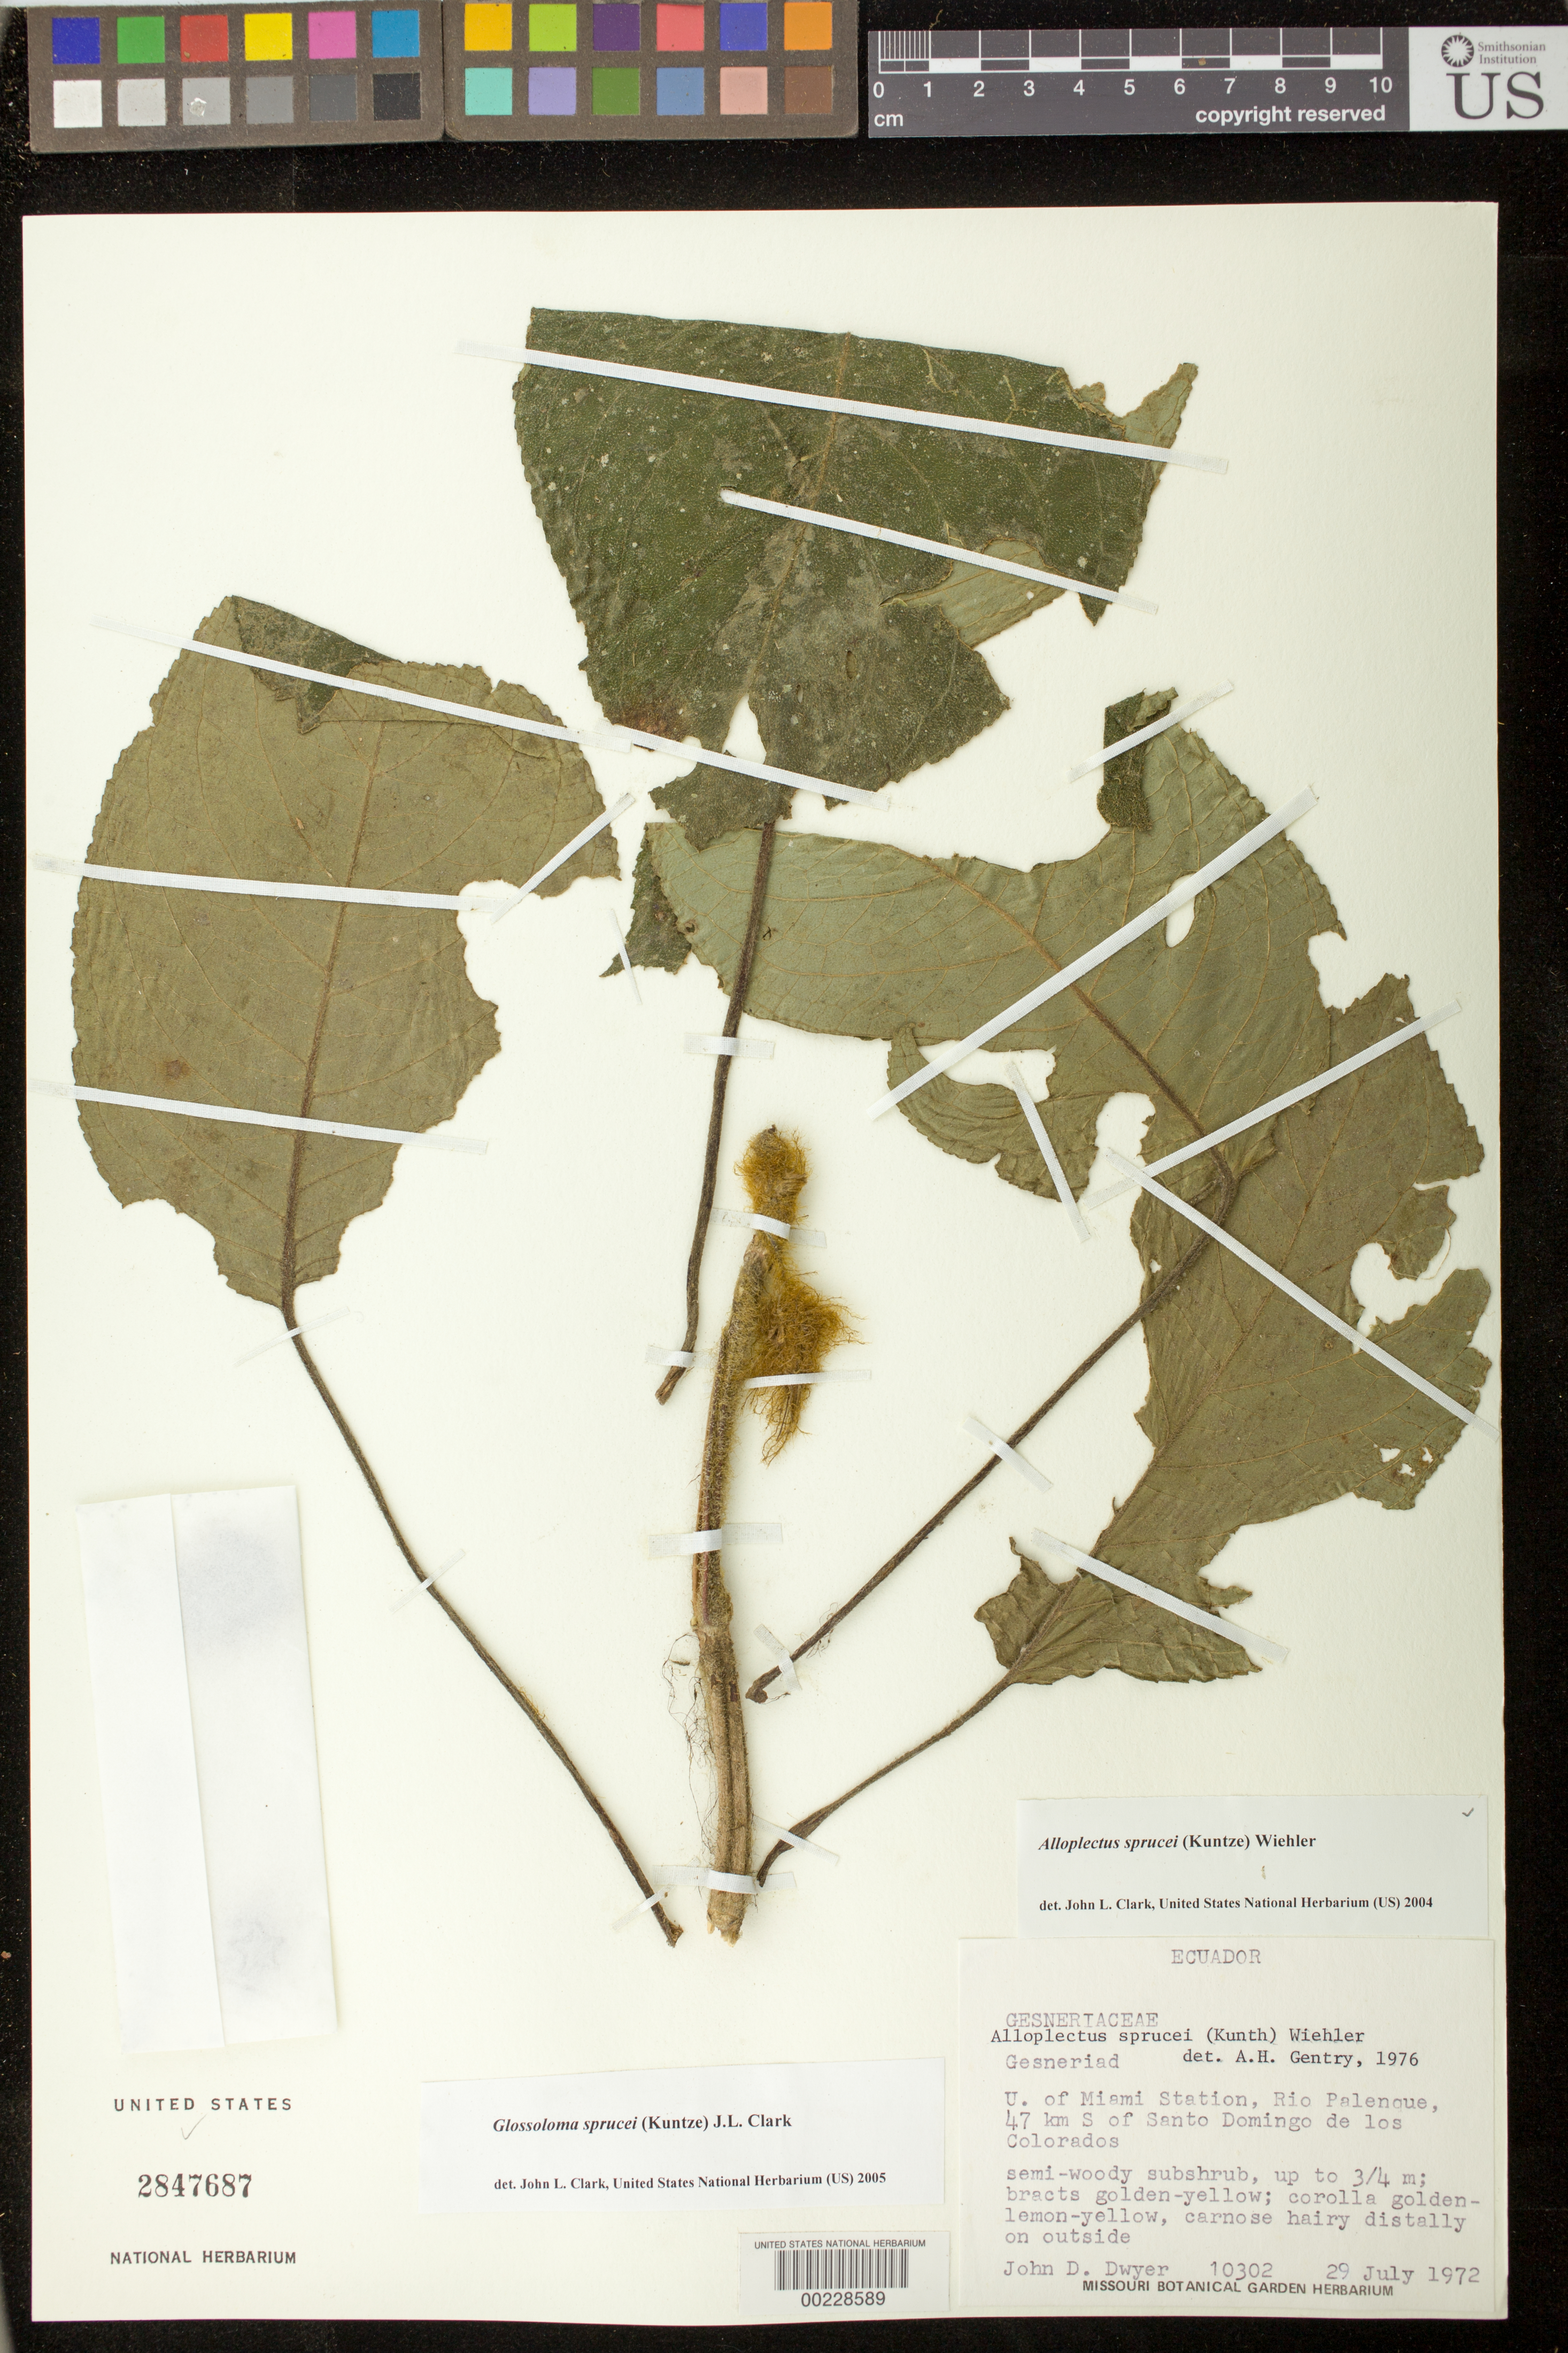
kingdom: Plantae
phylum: Tracheophyta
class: Magnoliopsida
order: Lamiales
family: Gesneriaceae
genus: Glossoloma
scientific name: Glossoloma sprucei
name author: (Kuntze) J.L. Clark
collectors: J. D. Dwyer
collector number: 10302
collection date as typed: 29 Jul 1972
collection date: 1972-07-29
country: Ecuador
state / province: Los Ríos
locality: U of Miami Station, Rio Palenque, 47 km S of Santo Domingo de los Colorados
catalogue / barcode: US 2847687